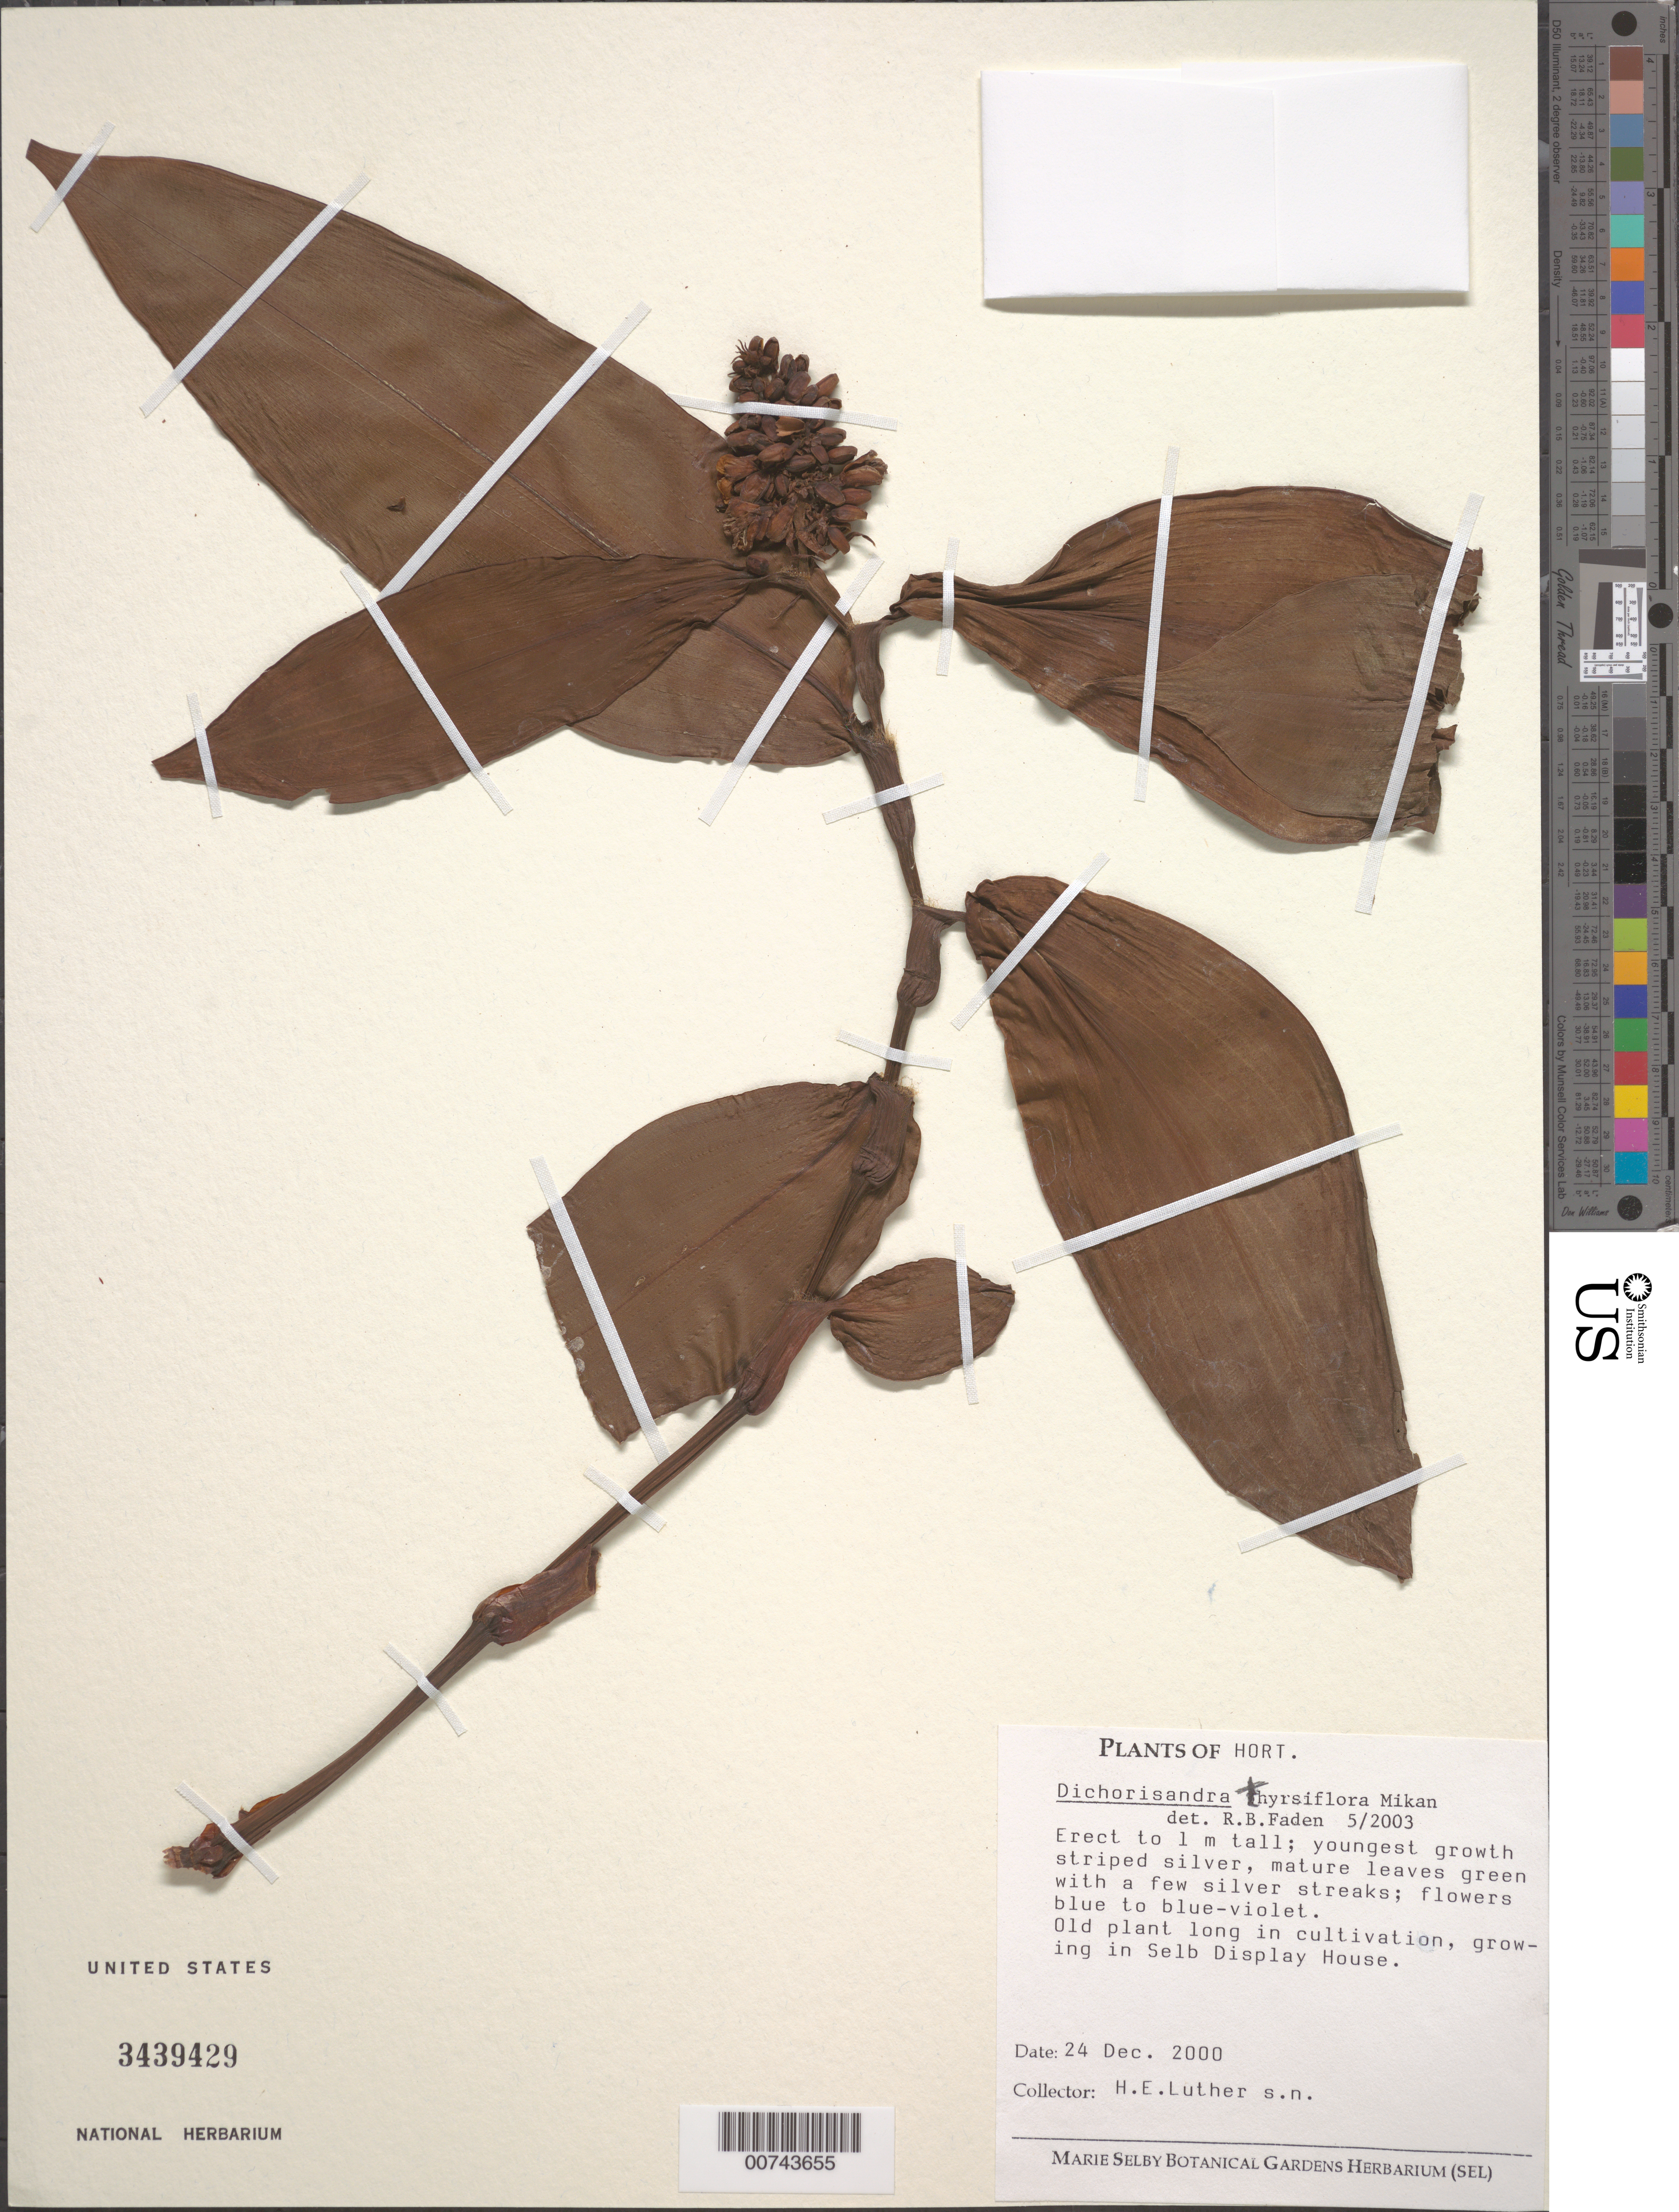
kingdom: Plantae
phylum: Tracheophyta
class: Liliopsida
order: Commelinales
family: Commelinaceae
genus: Dichorisandra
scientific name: Dichorisandra thyrsiflora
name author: J.C. Mikan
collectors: Harry E. Luther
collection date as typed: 24 Dec 2000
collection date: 2000-12-24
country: United States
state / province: Florida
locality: Sarasota: cultivated at the Marie Selby Botanical Gardens in outside display gardens.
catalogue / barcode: US 3439429